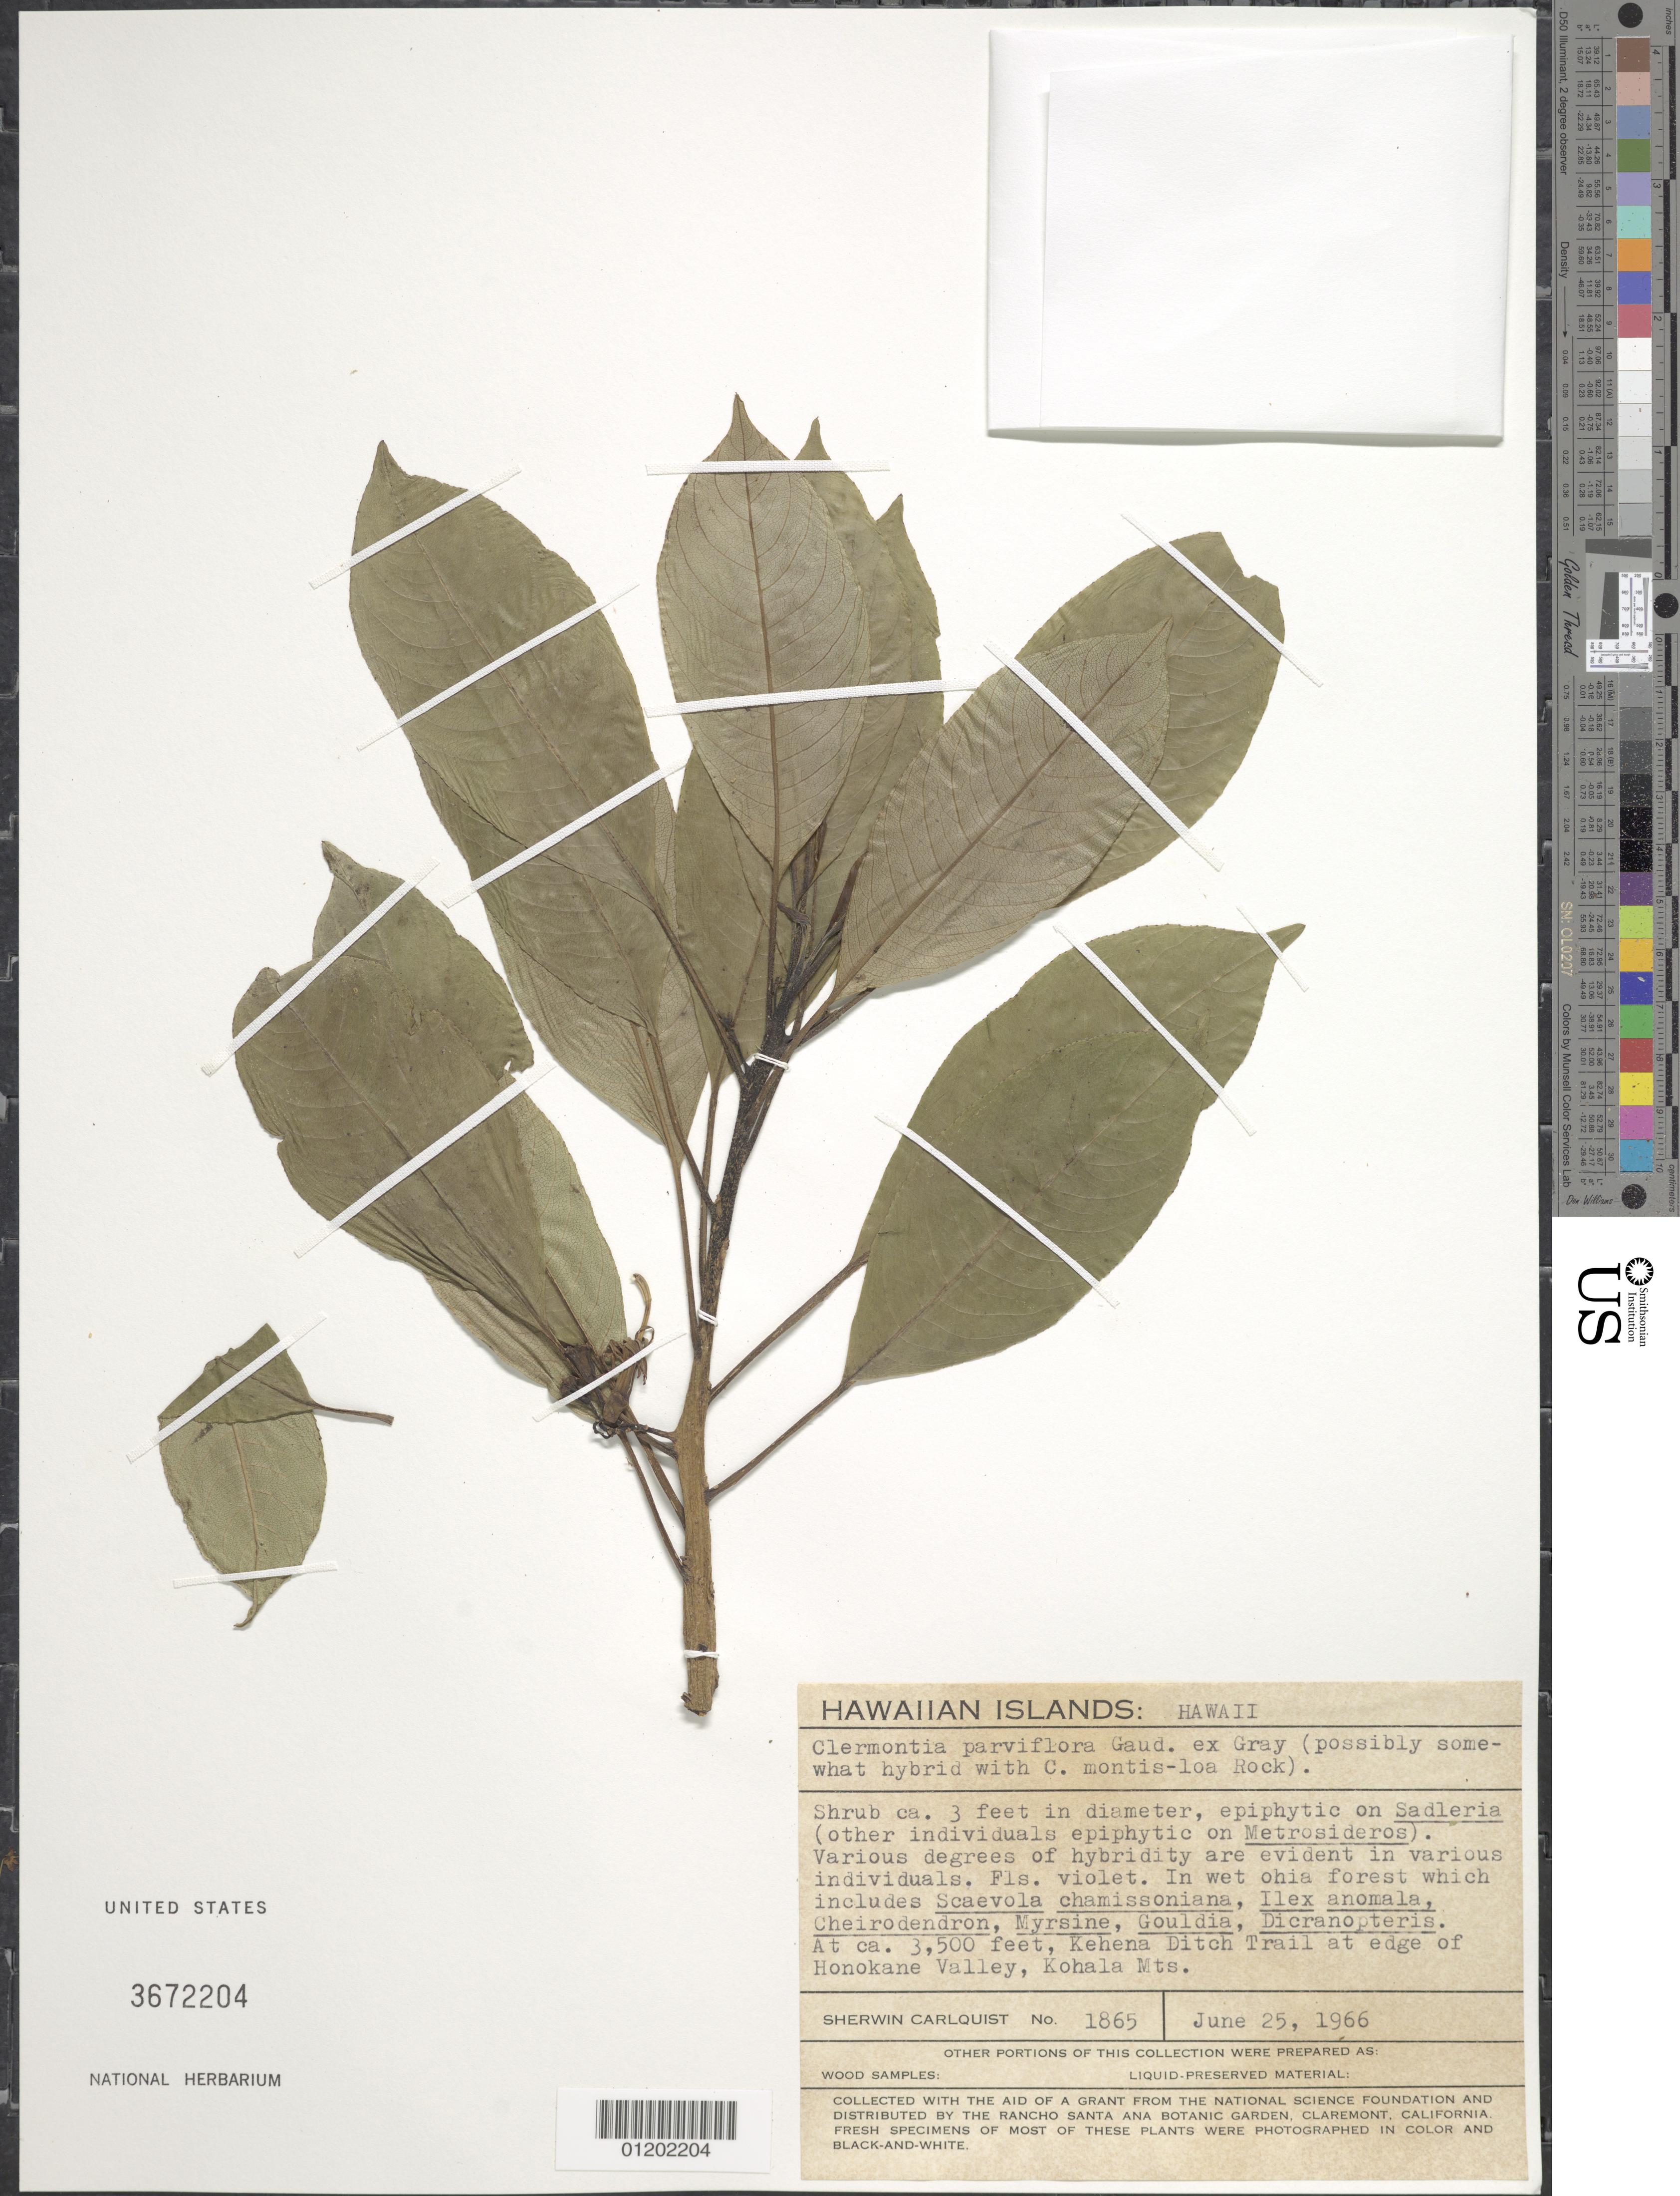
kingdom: Plantae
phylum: Tracheophyta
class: Magnoliopsida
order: Asterales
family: Campanulaceae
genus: Clermontia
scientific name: Clermontia parviflora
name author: Gaudich. ex A. Gray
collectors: S. Carlquist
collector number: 1865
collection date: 1966-06-25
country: United States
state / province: Hawaii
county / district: Hawaii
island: Hawaii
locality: Kehena Ditch Trail at edge of Honokane Valley, Kohala Mts.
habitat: Wet ohia forest.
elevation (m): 1067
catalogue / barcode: US 3672204